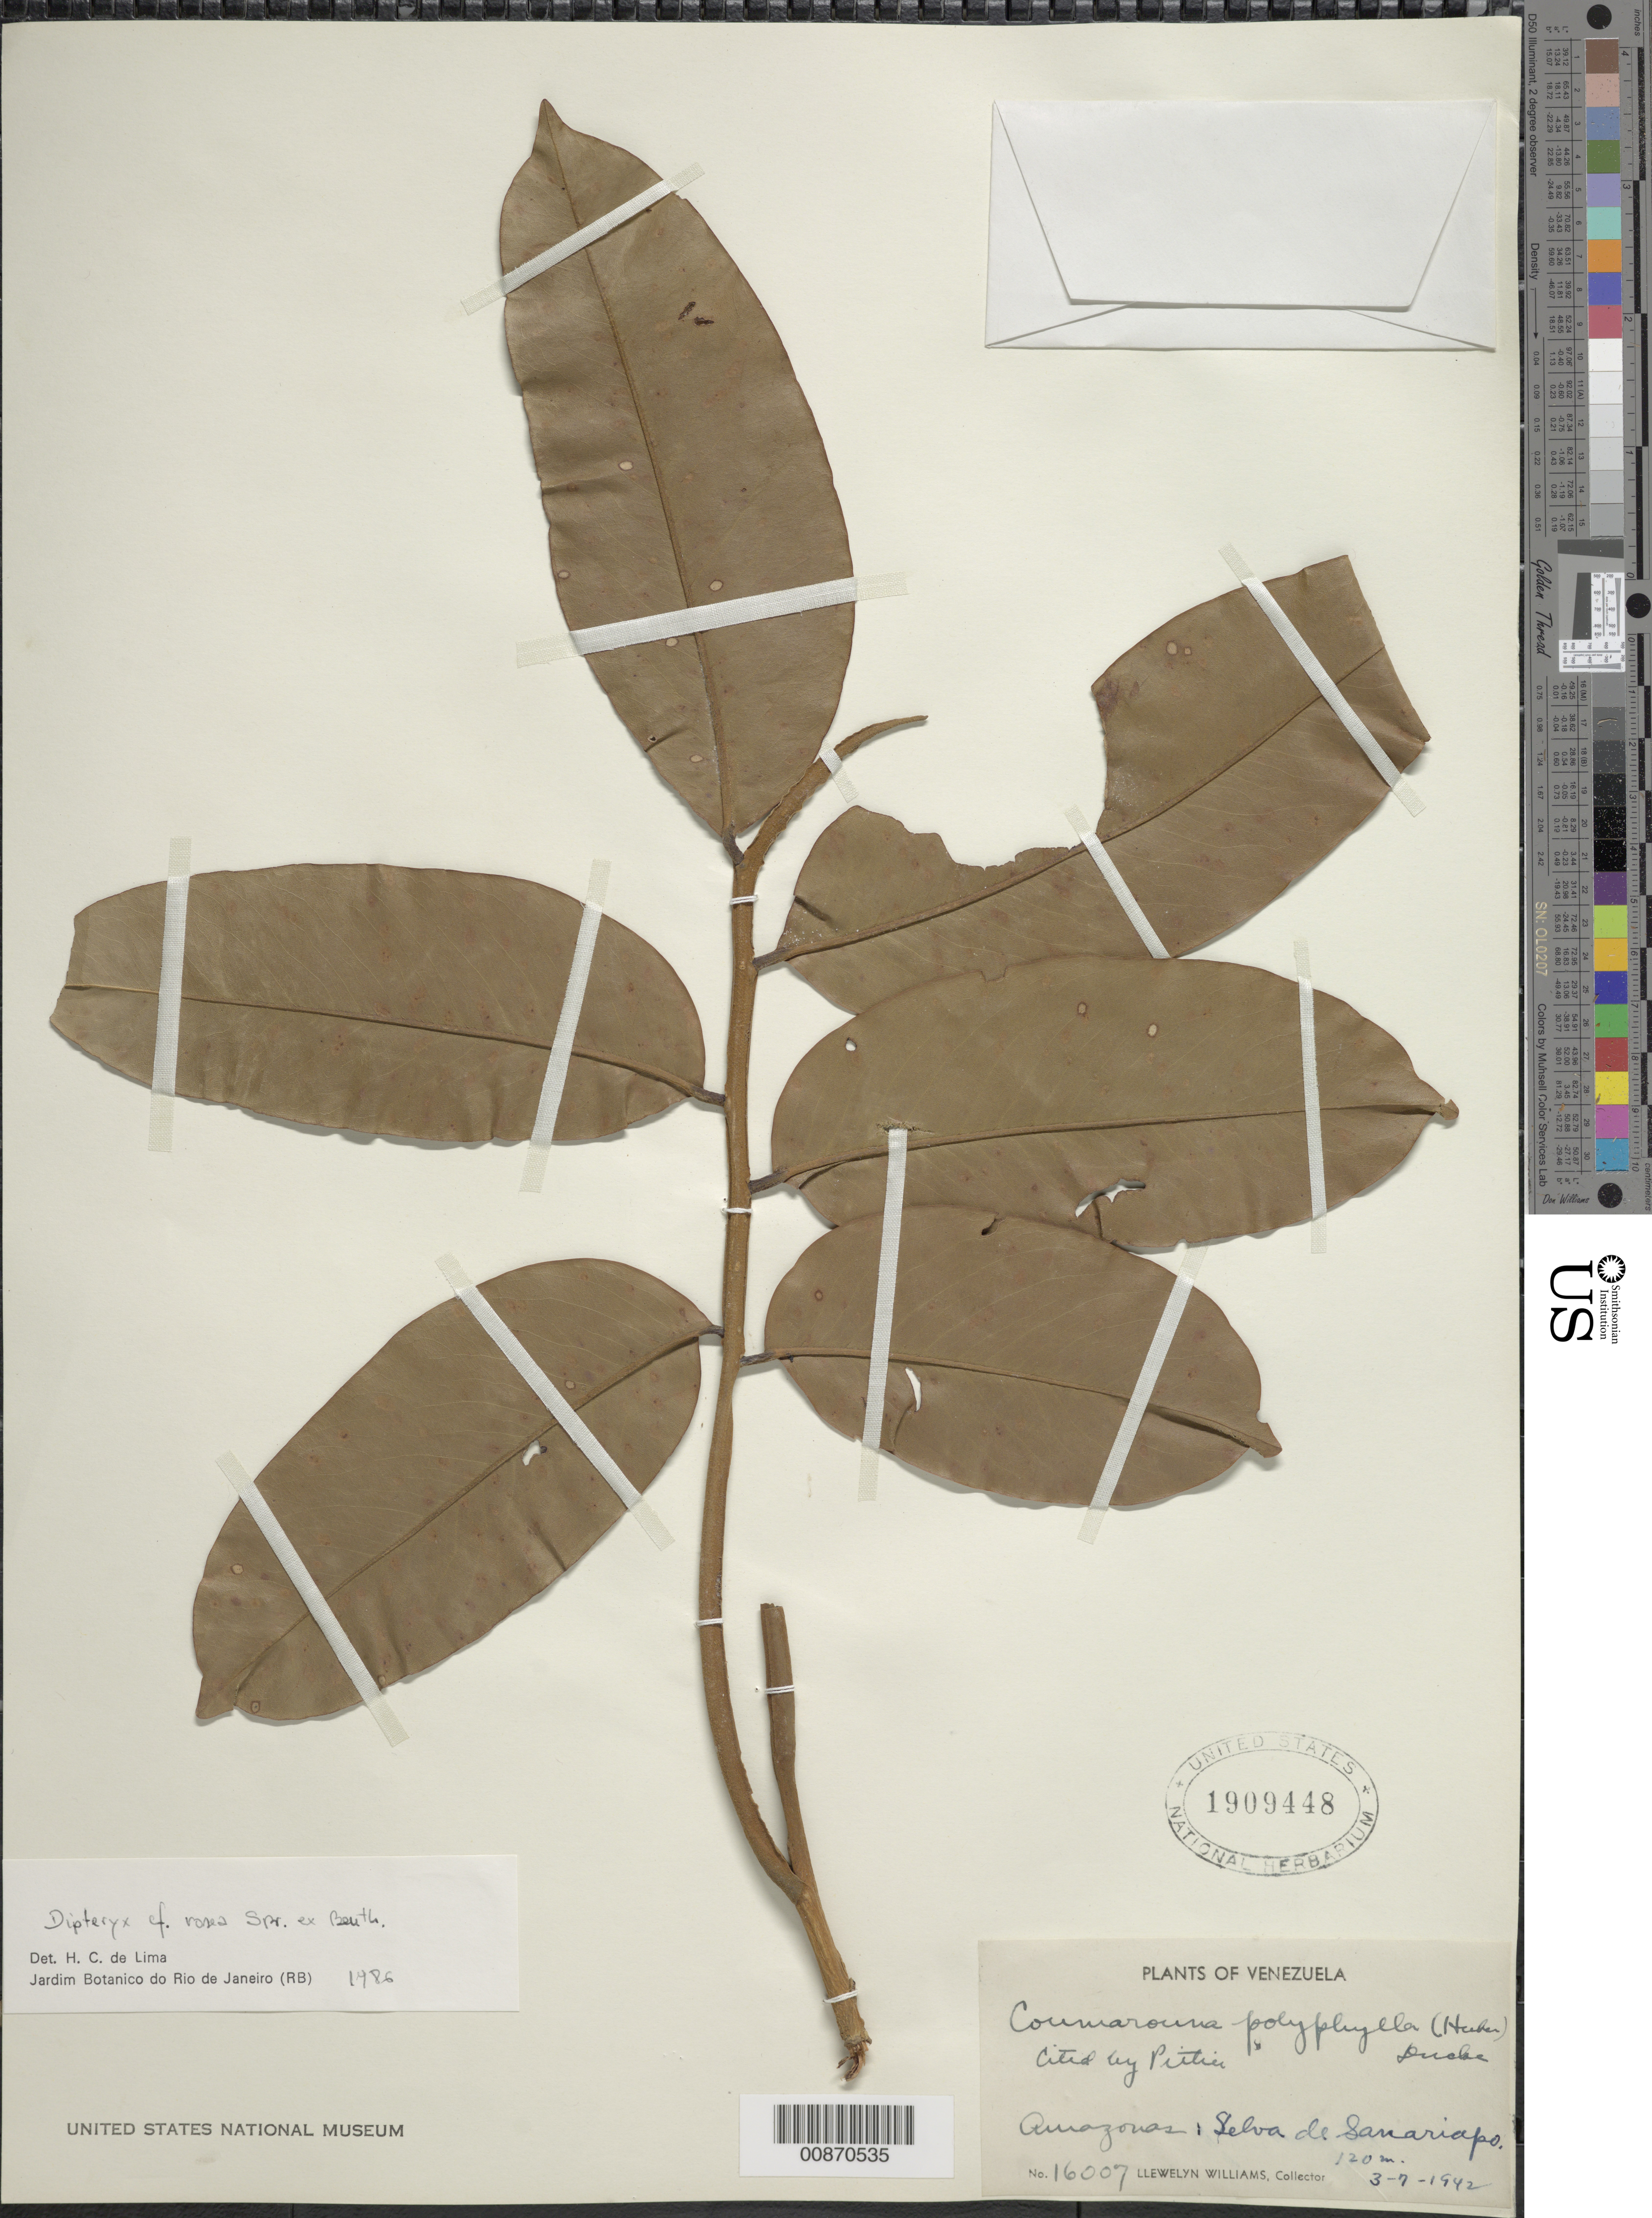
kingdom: Plantae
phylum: Tracheophyta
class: Magnoliopsida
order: Fabales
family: Fabaceae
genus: Dipteryx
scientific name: Dipteryx rosea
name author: Spruce ex Benth.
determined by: Lima, H. C. de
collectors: Ll. Williams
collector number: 16007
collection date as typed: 3-Jul-42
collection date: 1942-07-03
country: Venezuela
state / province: Amazonas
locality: Río Sanariapo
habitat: Selva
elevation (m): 120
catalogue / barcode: US 1909448